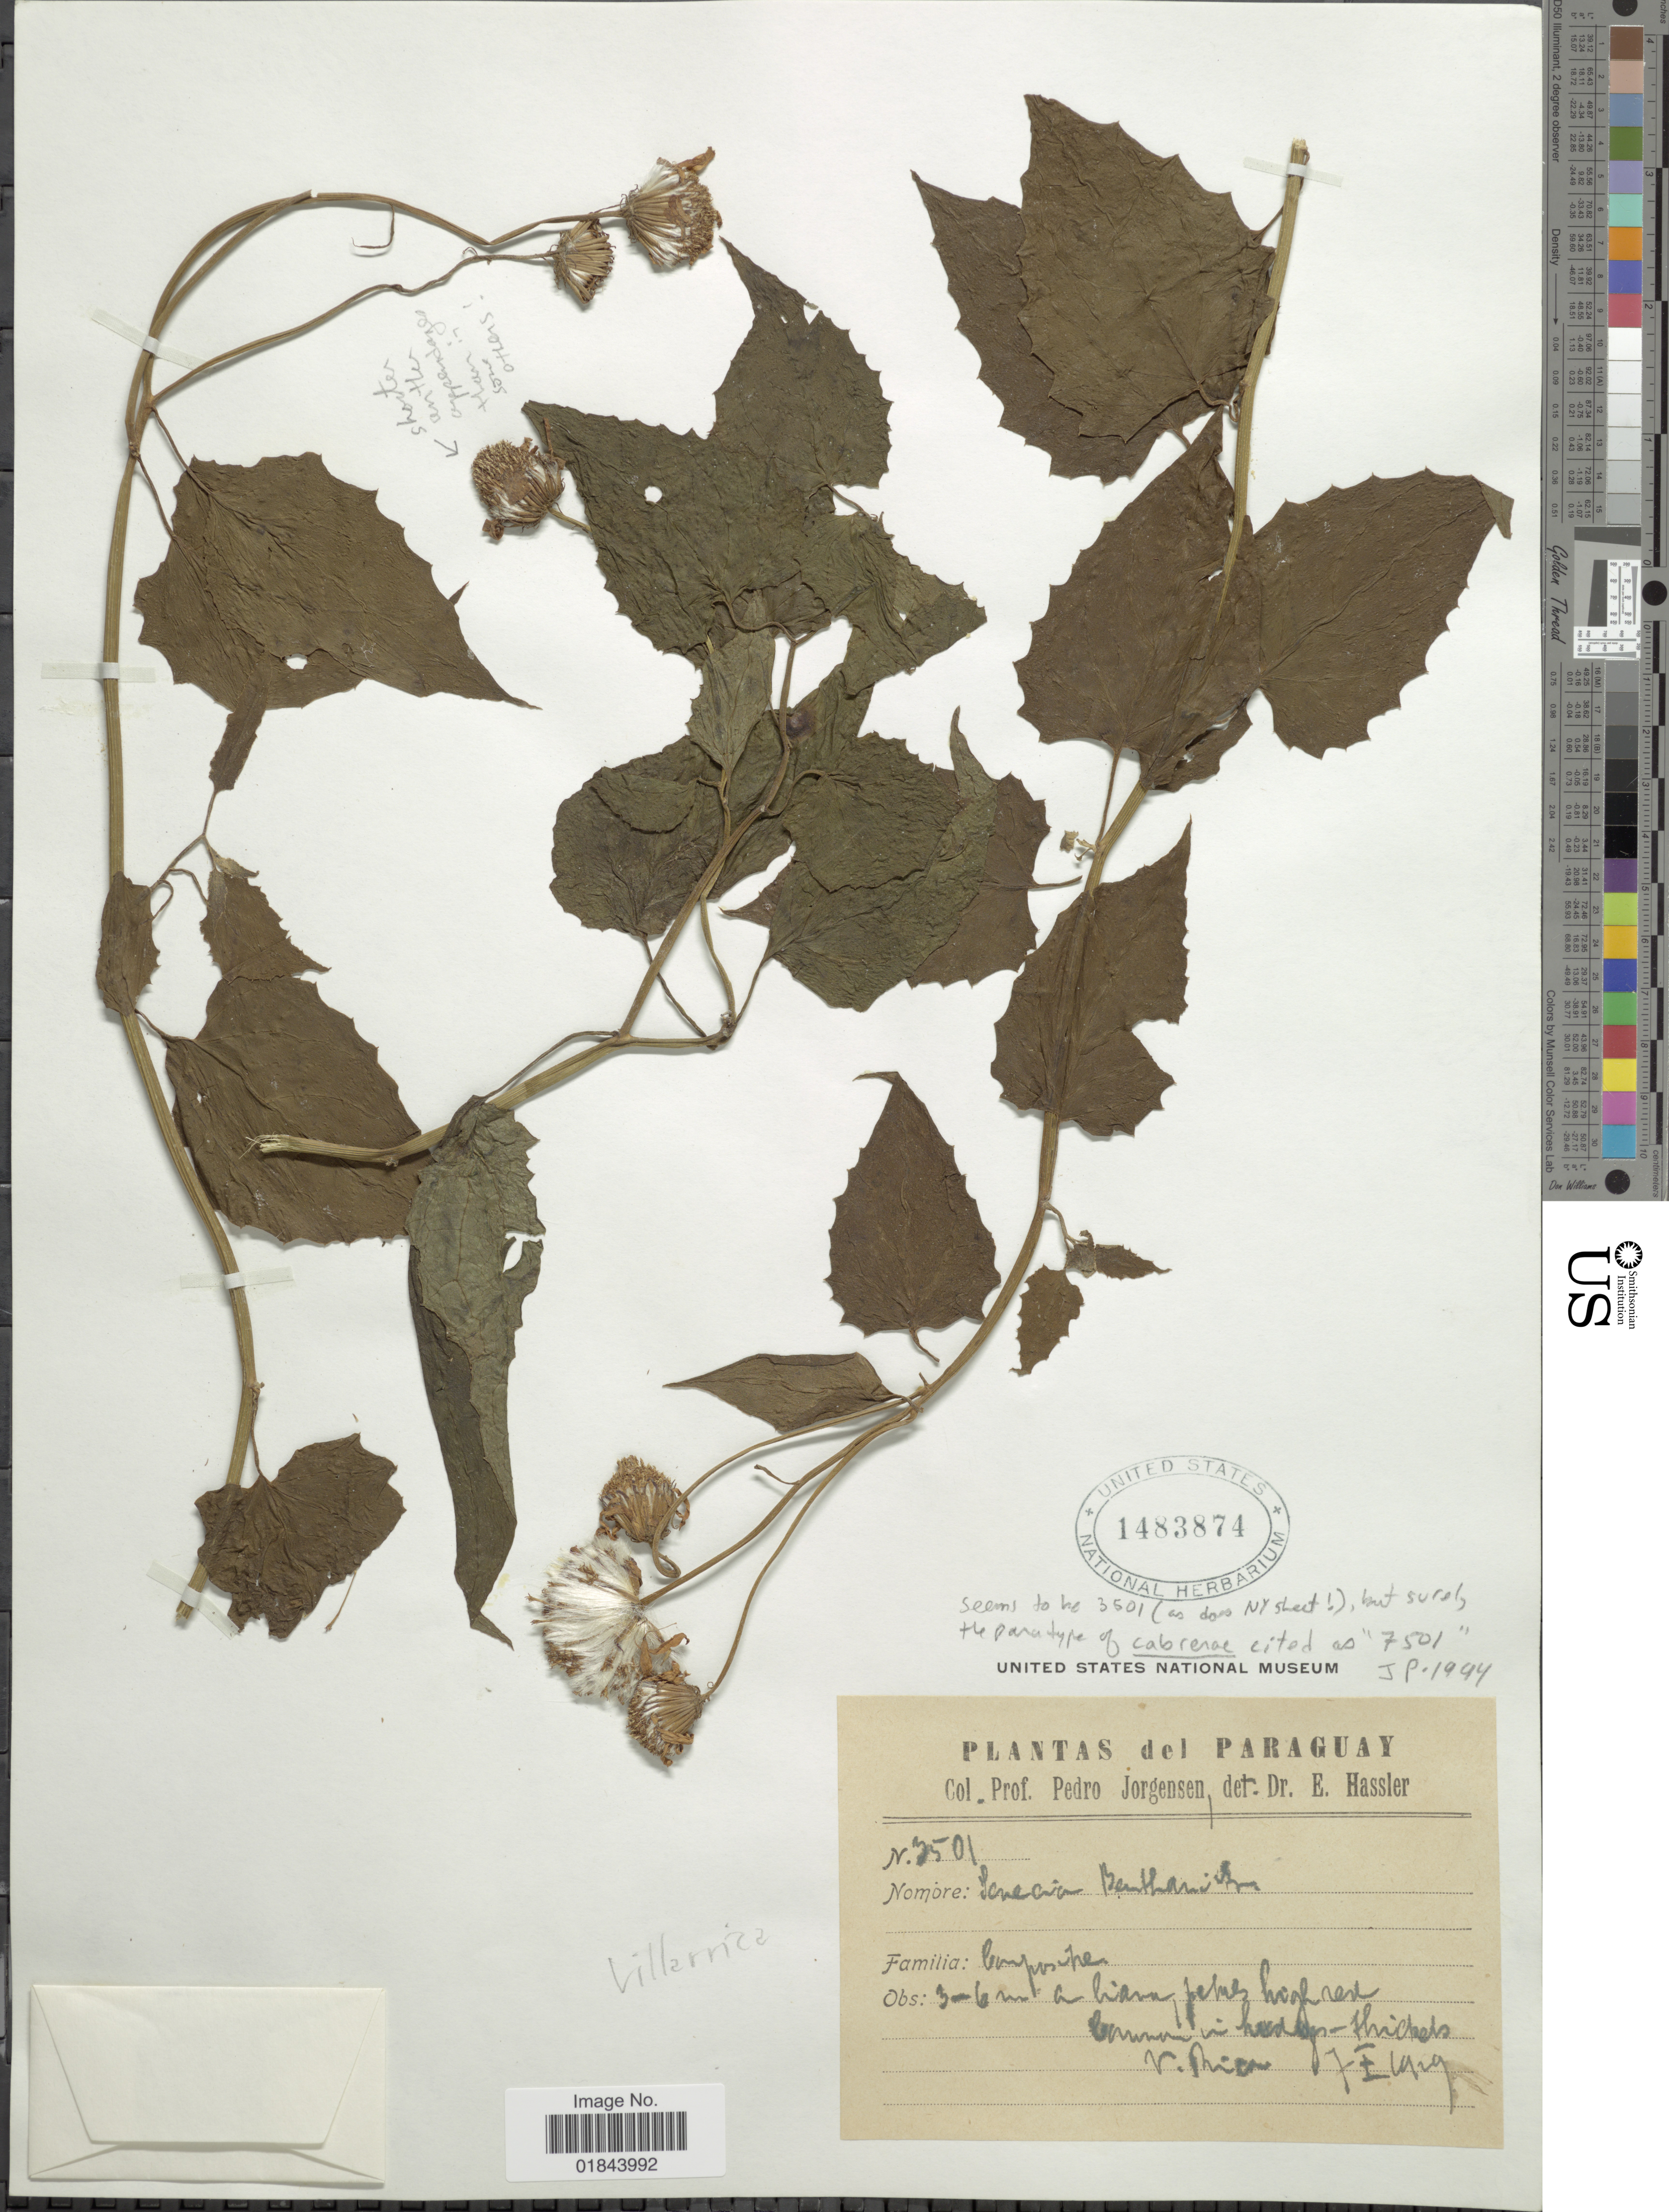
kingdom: Plantae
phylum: Tracheophyta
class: Magnoliopsida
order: Asterales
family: Asteraceae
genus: Pseudogynoxys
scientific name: Pseudogynoxys cabrerae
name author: H. Rob. & Cuatrec.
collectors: P. Jörgensen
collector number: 3501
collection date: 1929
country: Paraguay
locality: V. Rica.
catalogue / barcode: US 1483874